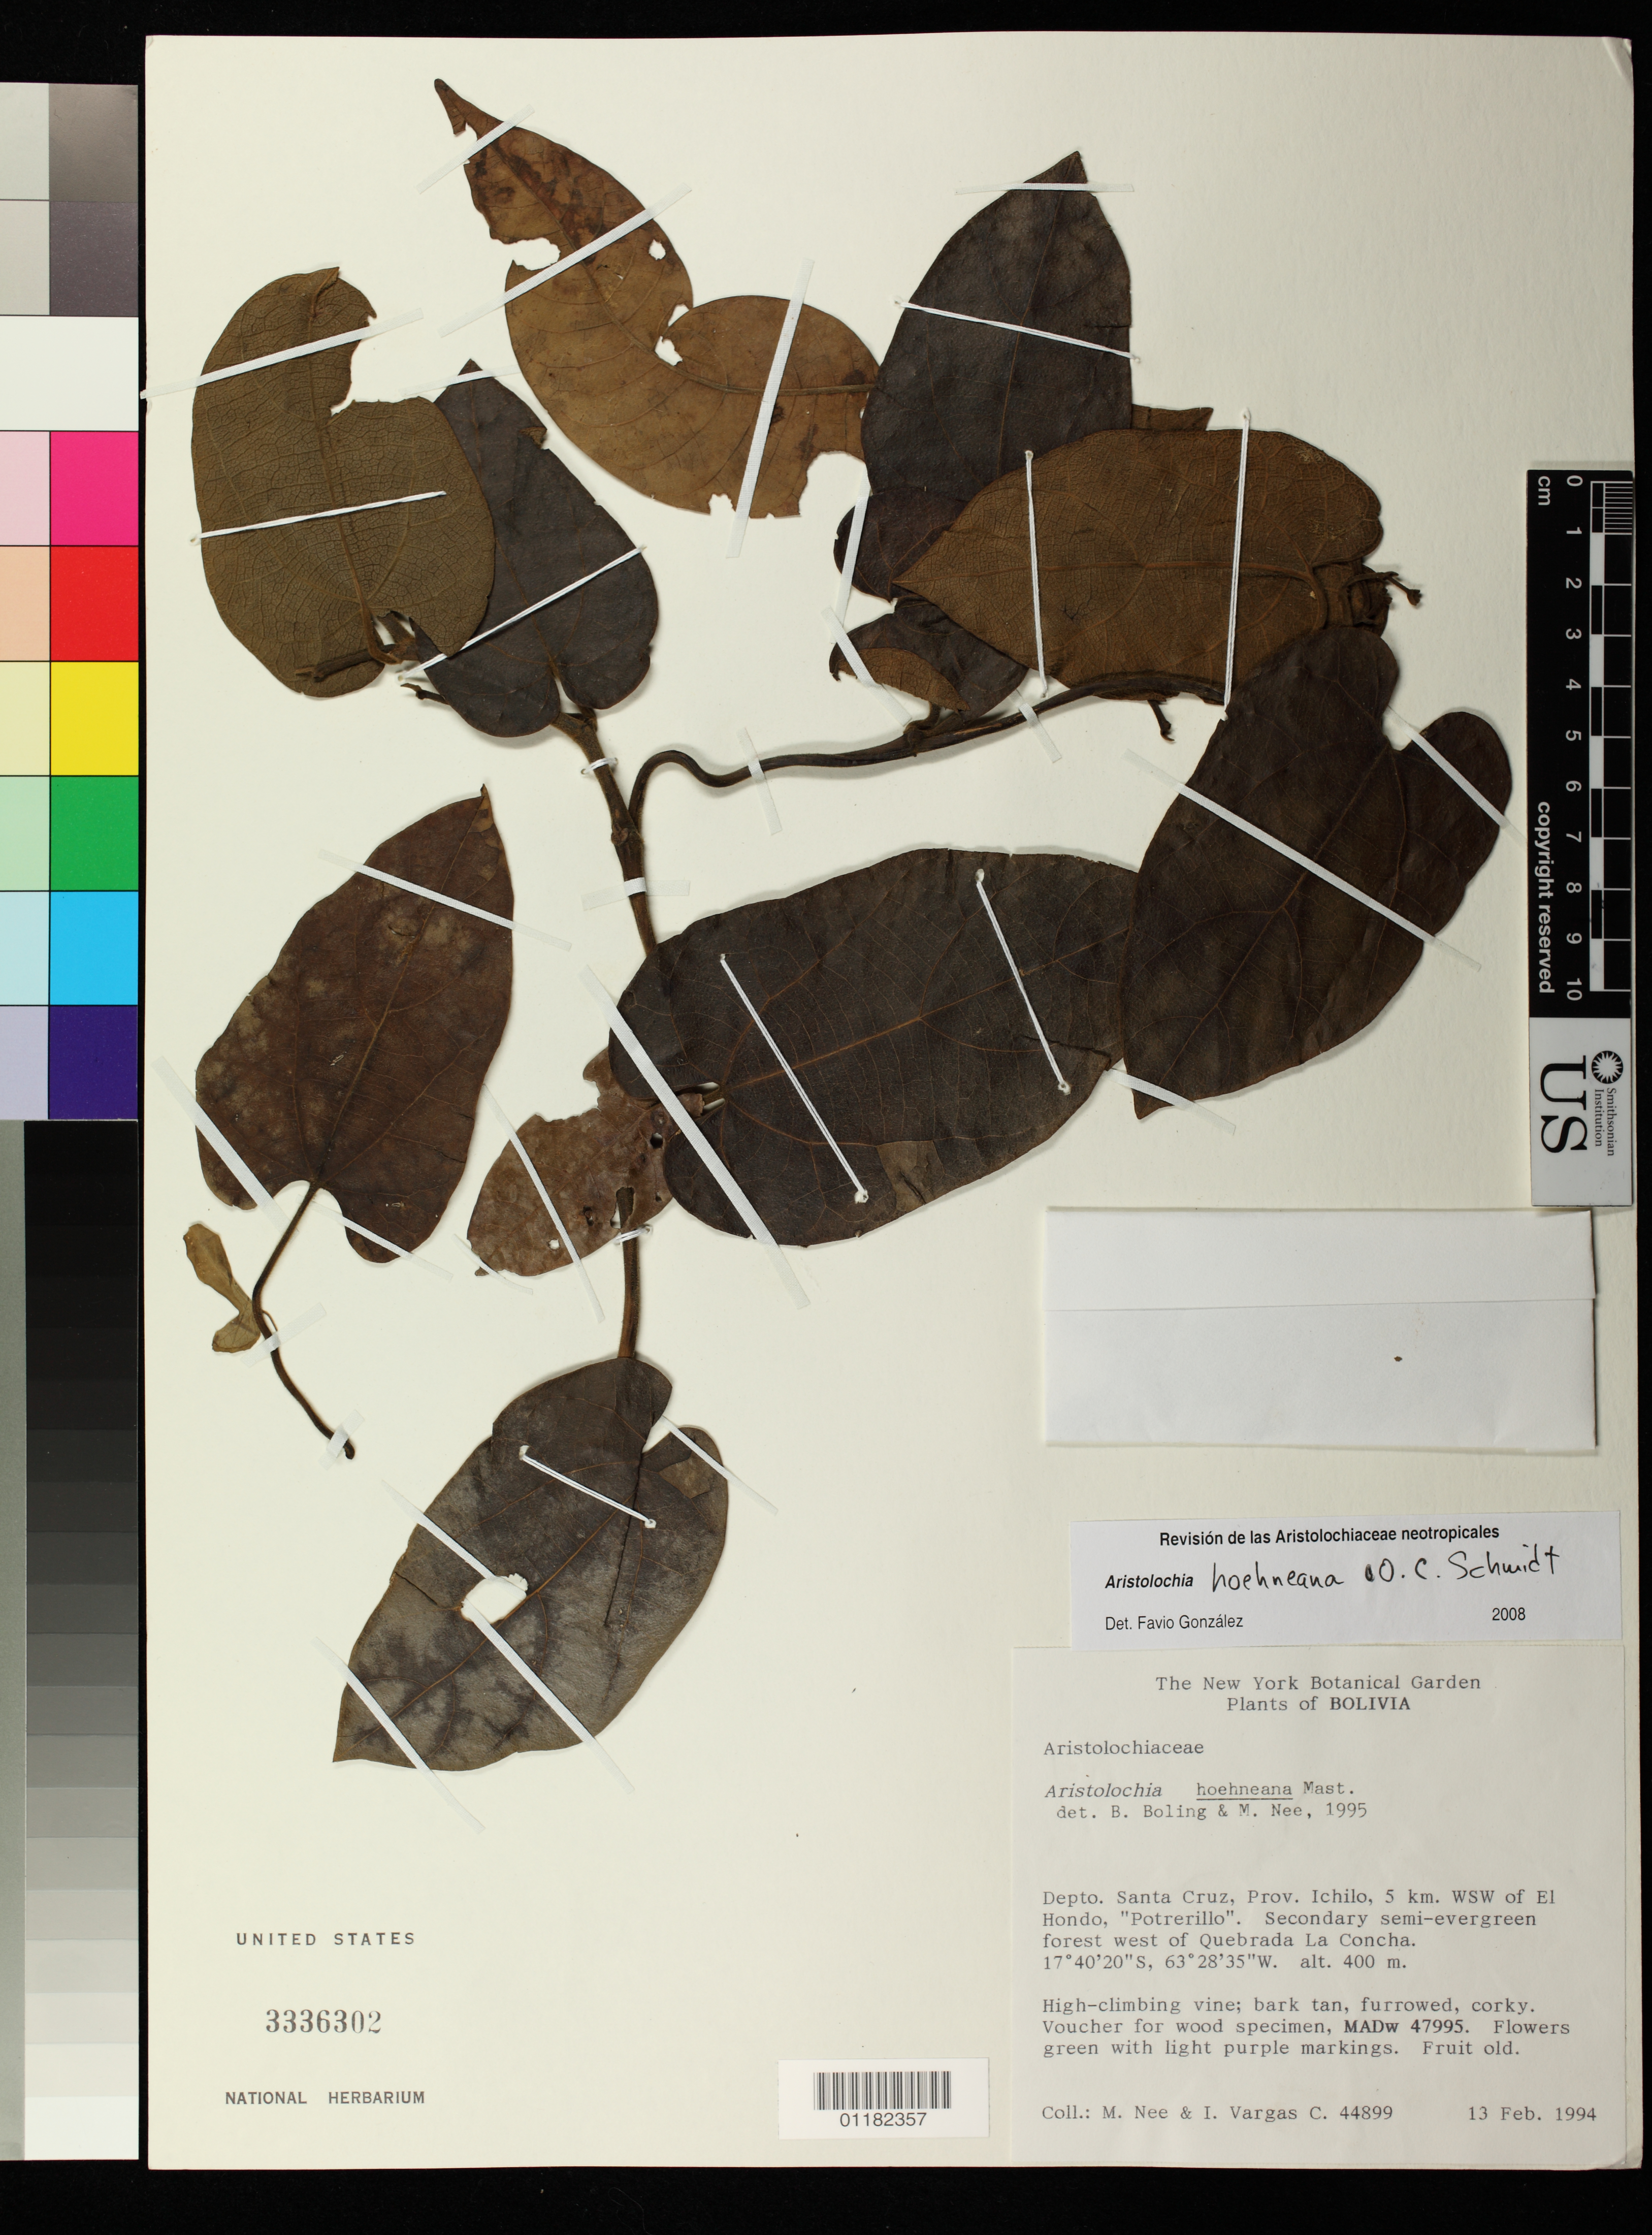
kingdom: Plantae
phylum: Tracheophyta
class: Magnoliopsida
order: Piperales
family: Aristolochiaceae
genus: Aristolochia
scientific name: Aristolochia hoehneana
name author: O.C. Schmidt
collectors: M. Nee & I. Vargas C.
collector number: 44899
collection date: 1994-02-13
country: Bolivia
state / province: Santa Cruz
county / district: Ichilo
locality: Provincia Ichilo. 5 km. WSW of El Hondo.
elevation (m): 400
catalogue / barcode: US 3336302